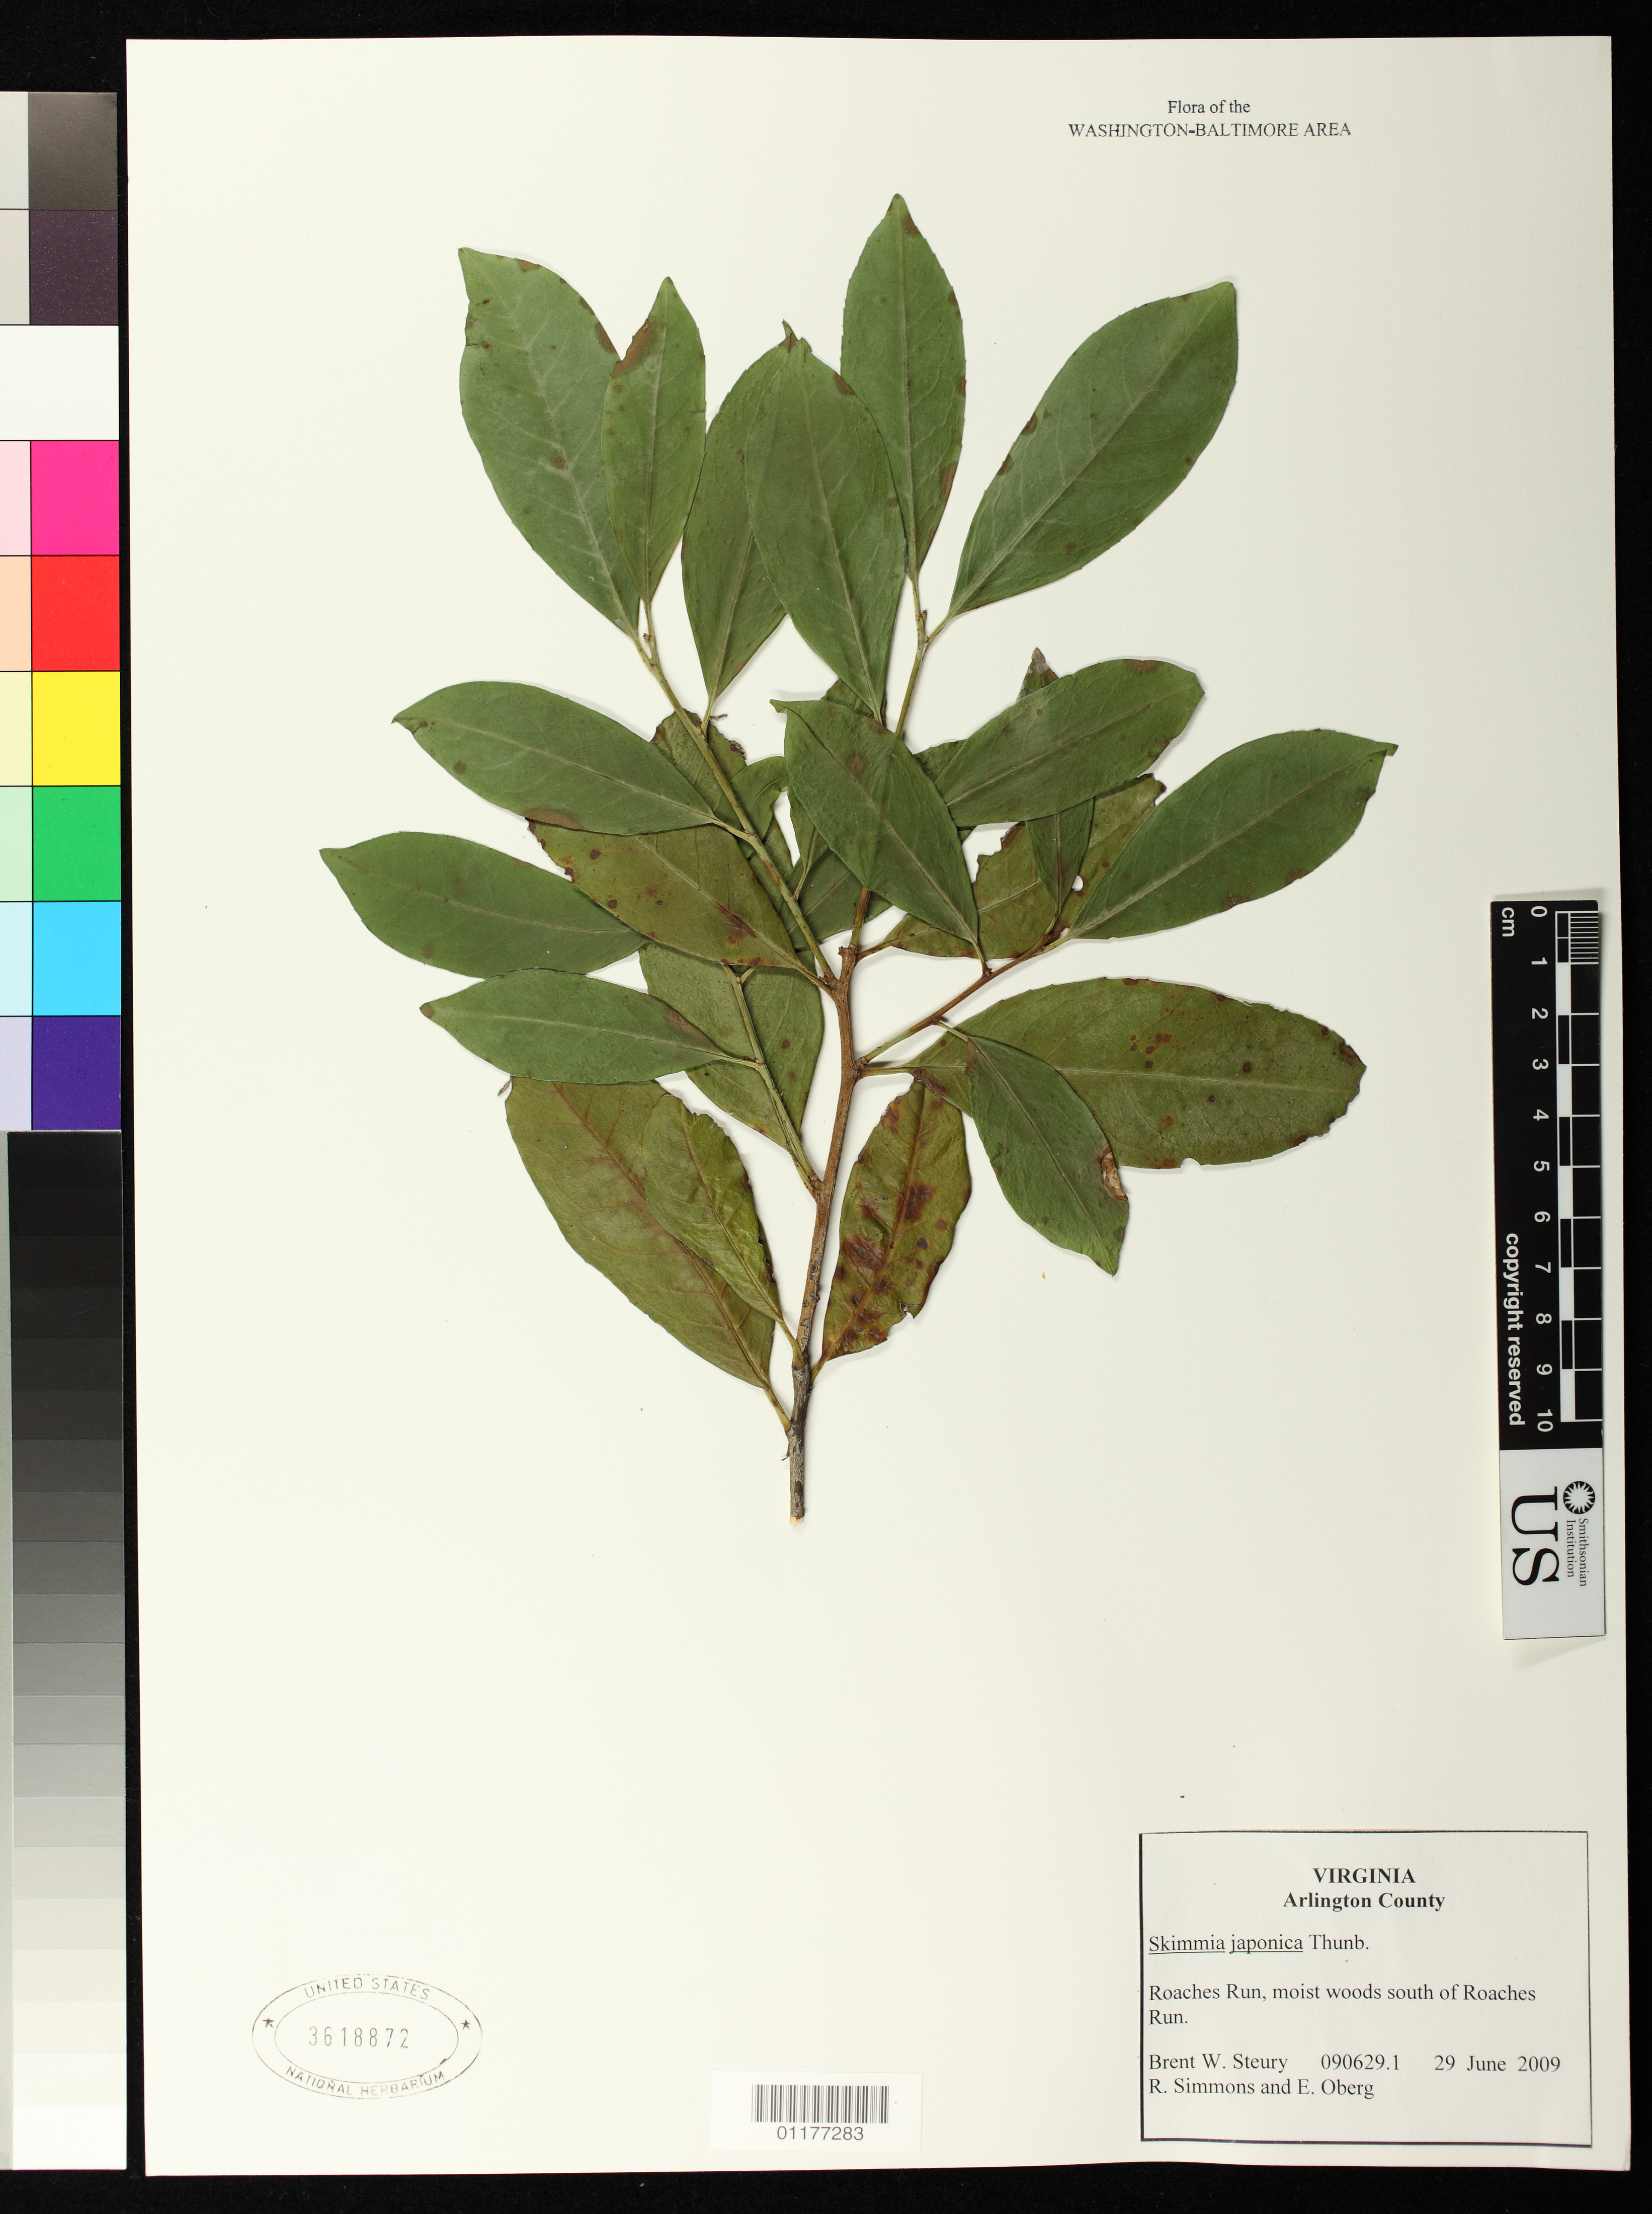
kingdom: Plantae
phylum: Tracheophyta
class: Magnoliopsida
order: Rosales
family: Rosaceae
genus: Prunus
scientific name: Prunus laurocerasus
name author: L.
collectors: B. Steury, R. H. Simmons & R. Oberg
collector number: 090629.1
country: United States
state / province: Virginia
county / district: Arlington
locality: S of Roaches Run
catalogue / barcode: US 3618872